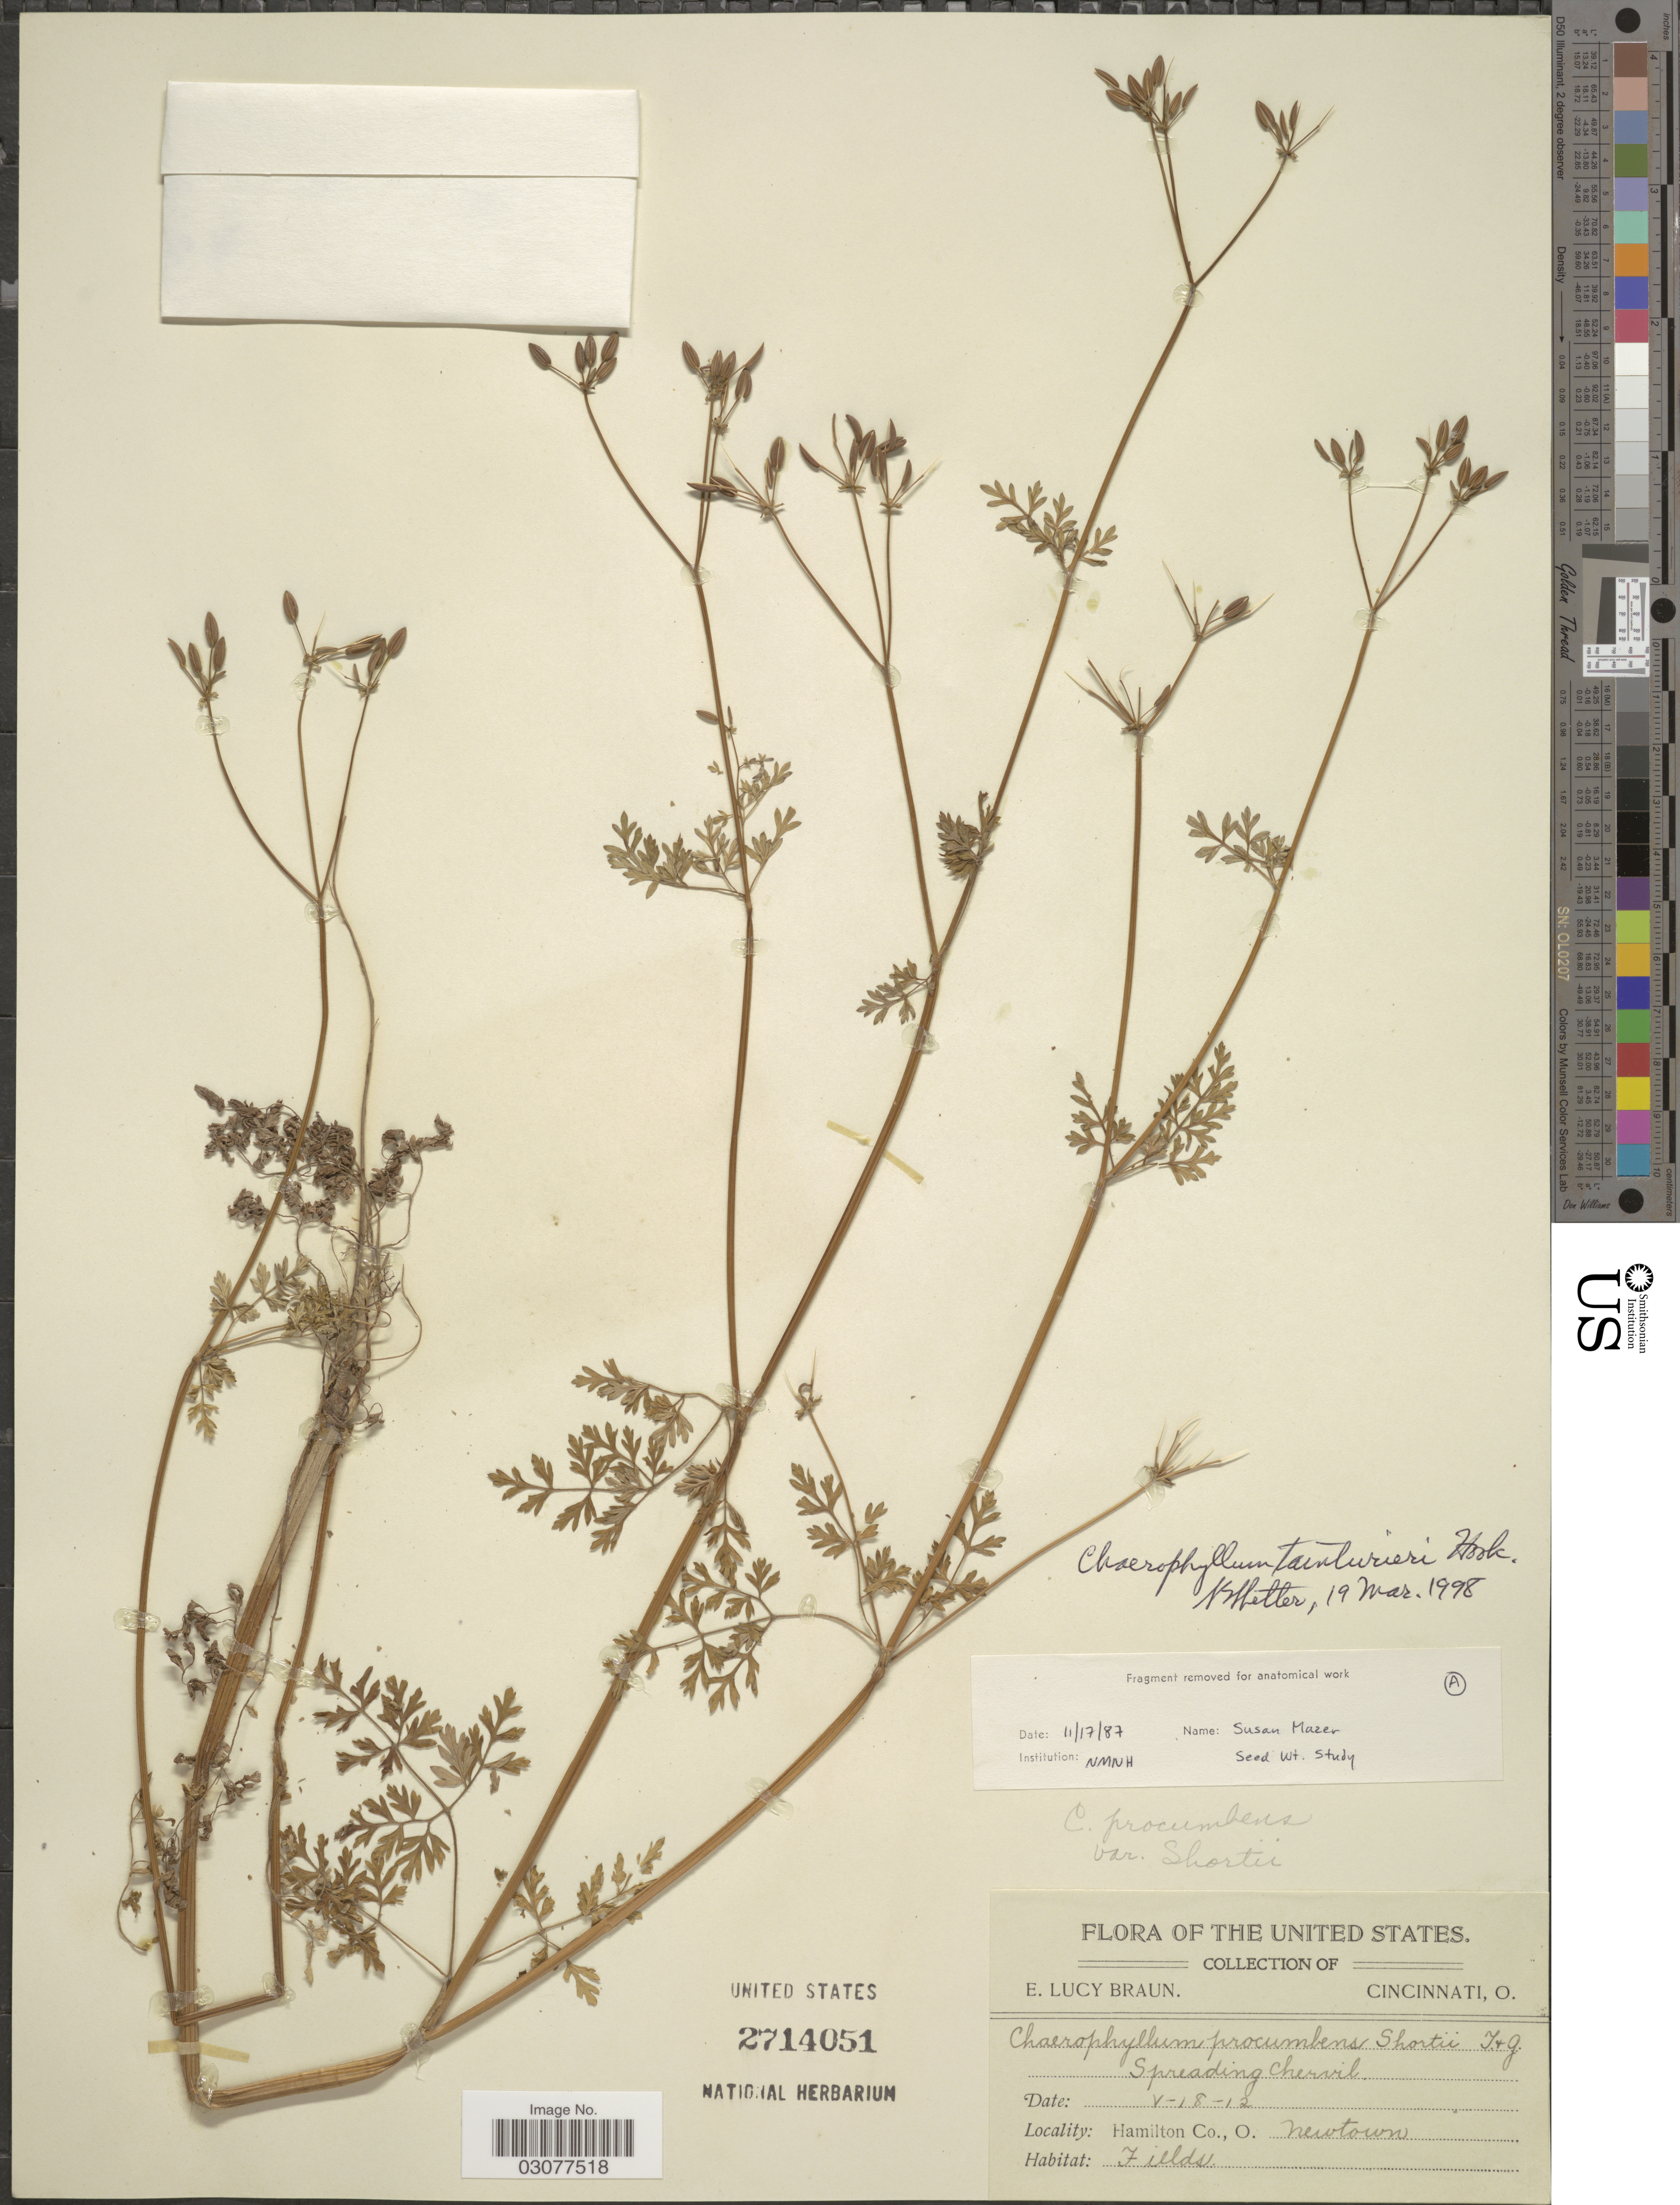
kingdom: Plantae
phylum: Tracheophyta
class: Magnoliopsida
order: Apiales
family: Apiaceae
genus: Chaerophyllum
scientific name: Chaerophyllum procumbens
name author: (L.) Crantz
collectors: E. L. Braun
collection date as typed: Transcribed d/m/y: 18/5/12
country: United States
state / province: Ohio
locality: Hamilton Co., O. Newtown.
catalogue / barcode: US 2714051